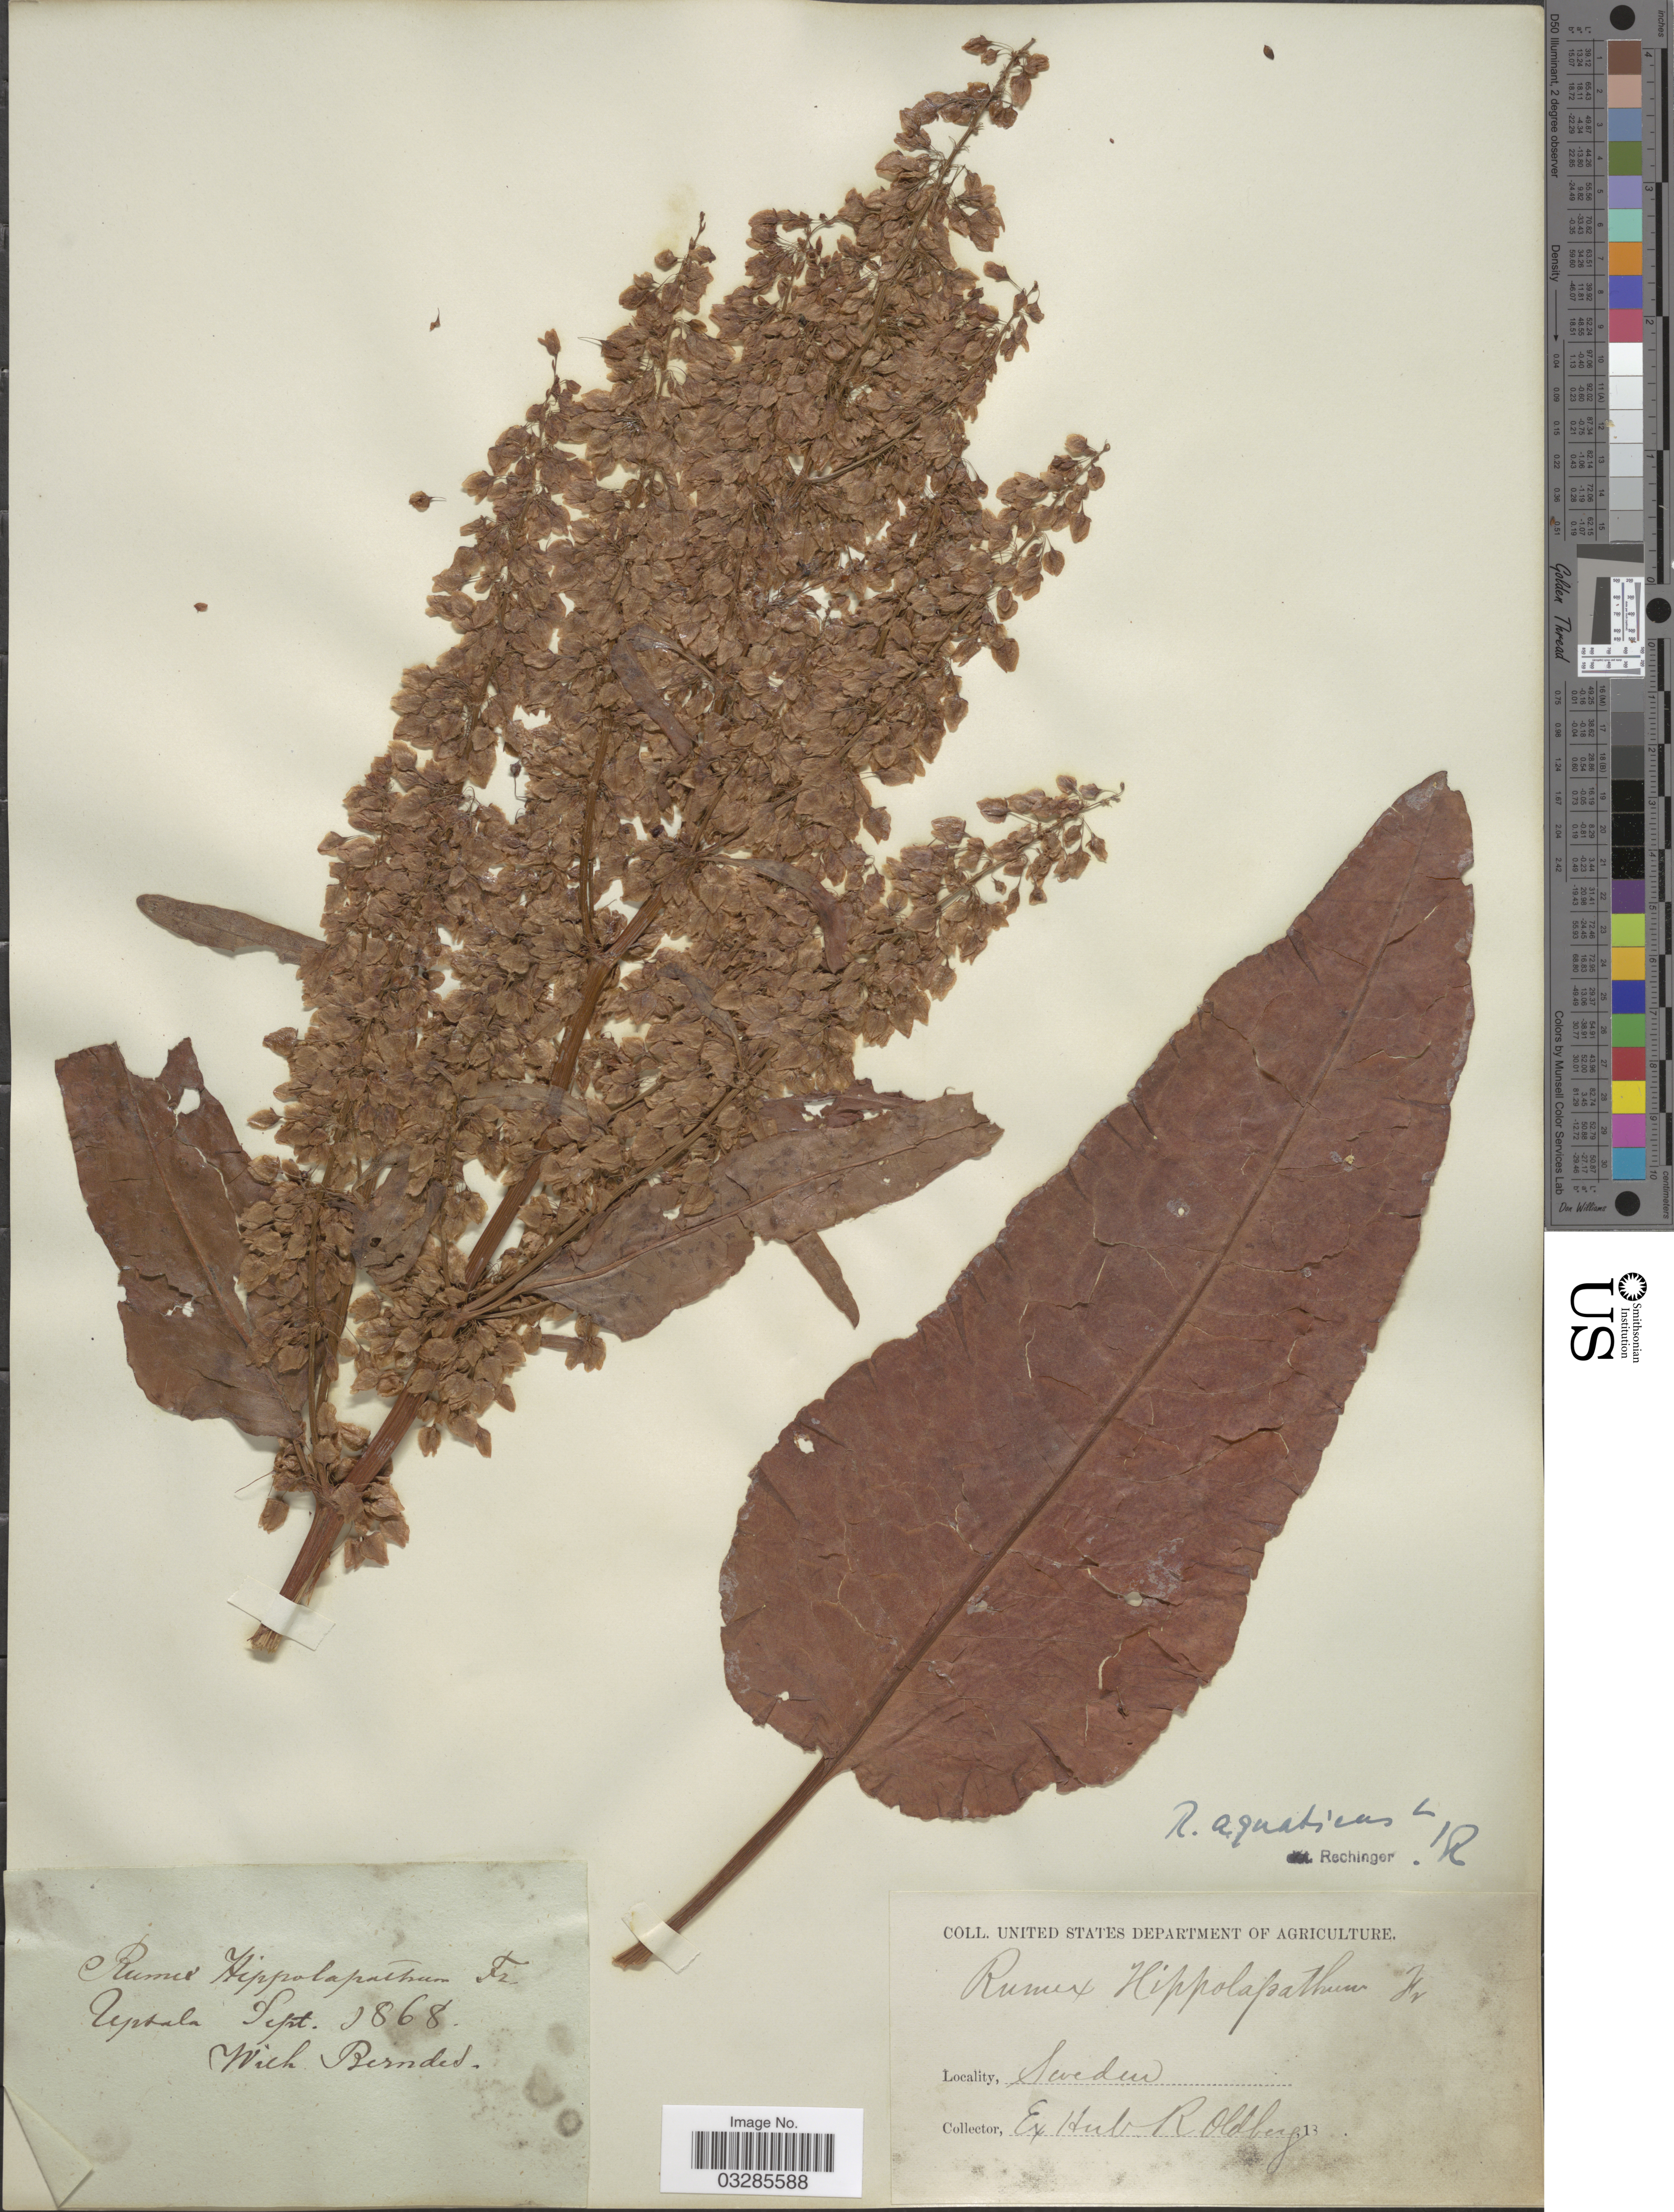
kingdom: Plantae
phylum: Tracheophyta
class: Magnoliopsida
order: Caryophyllales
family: Polygonaceae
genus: Rumex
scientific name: Rumex aquaticus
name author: L.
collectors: W. Berndt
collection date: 1868-09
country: Sweden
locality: Upsala.